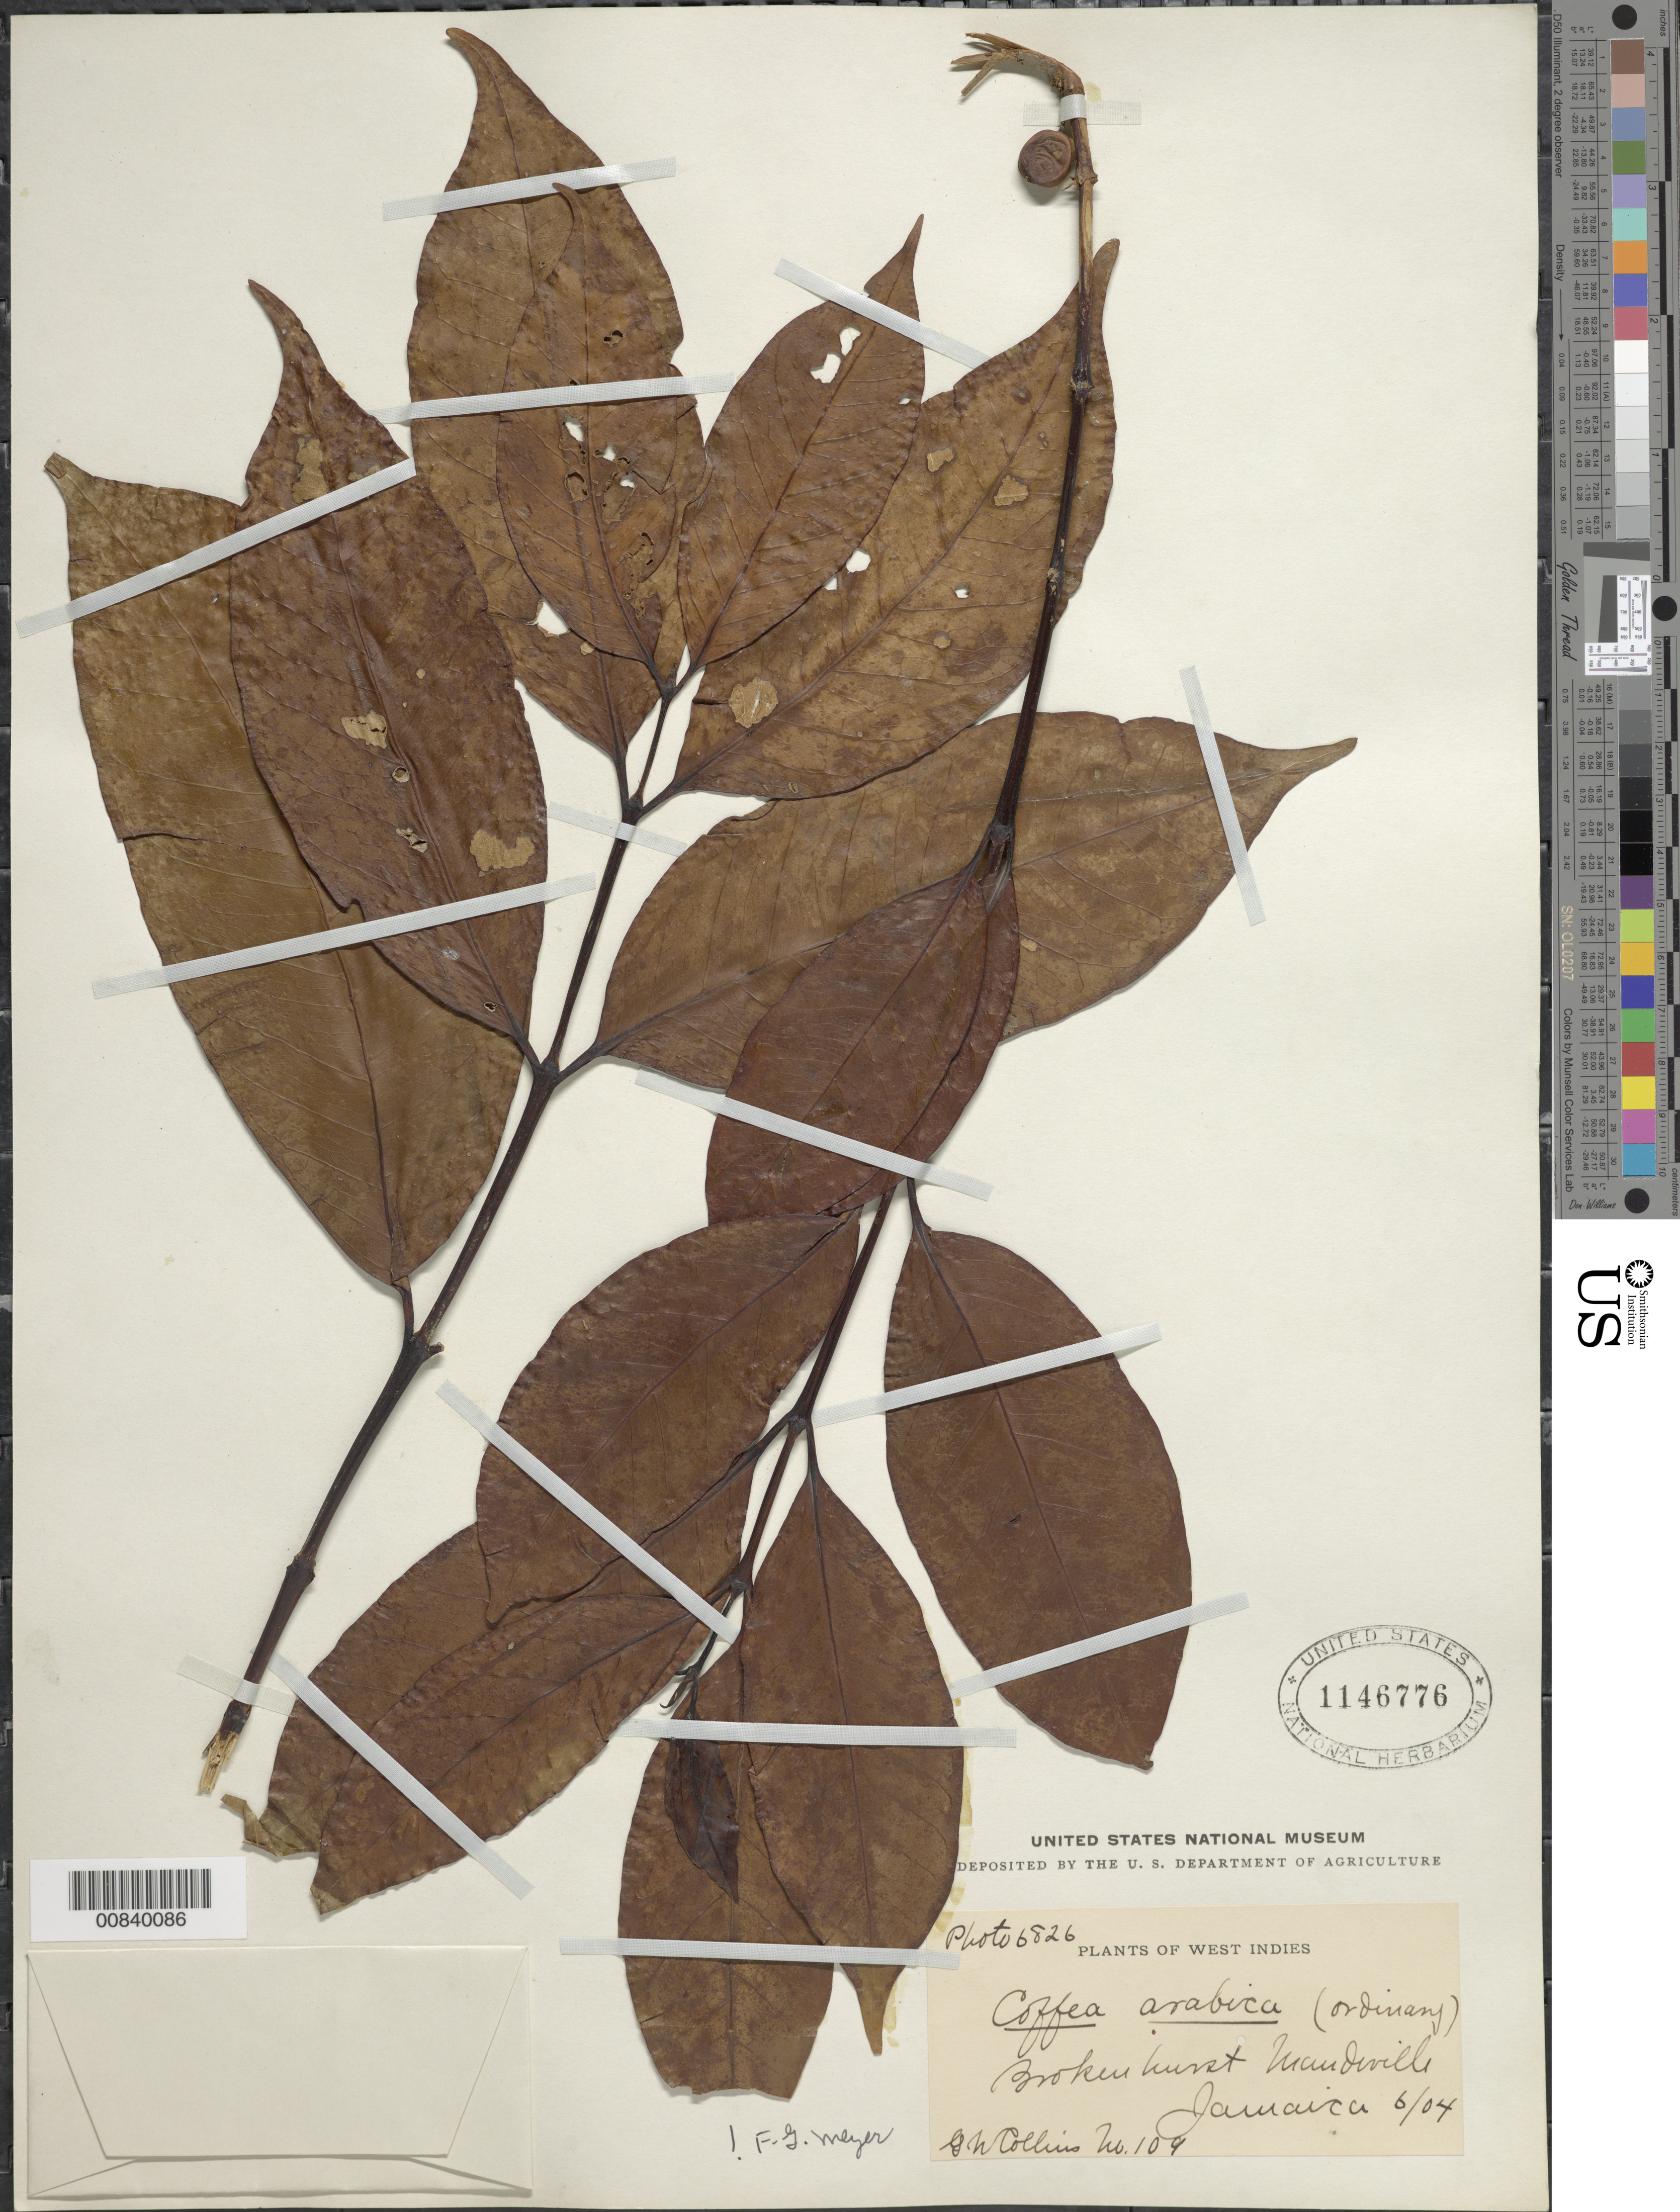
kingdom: Plantae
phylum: Tracheophyta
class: Magnoliopsida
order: Gentianales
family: Rubiaceae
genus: Coffea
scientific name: Coffea arabica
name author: L.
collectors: G. Collins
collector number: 109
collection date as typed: Jun 1904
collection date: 1904-06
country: Jamaica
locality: Brokenhurst, Mandeville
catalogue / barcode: US 1146776